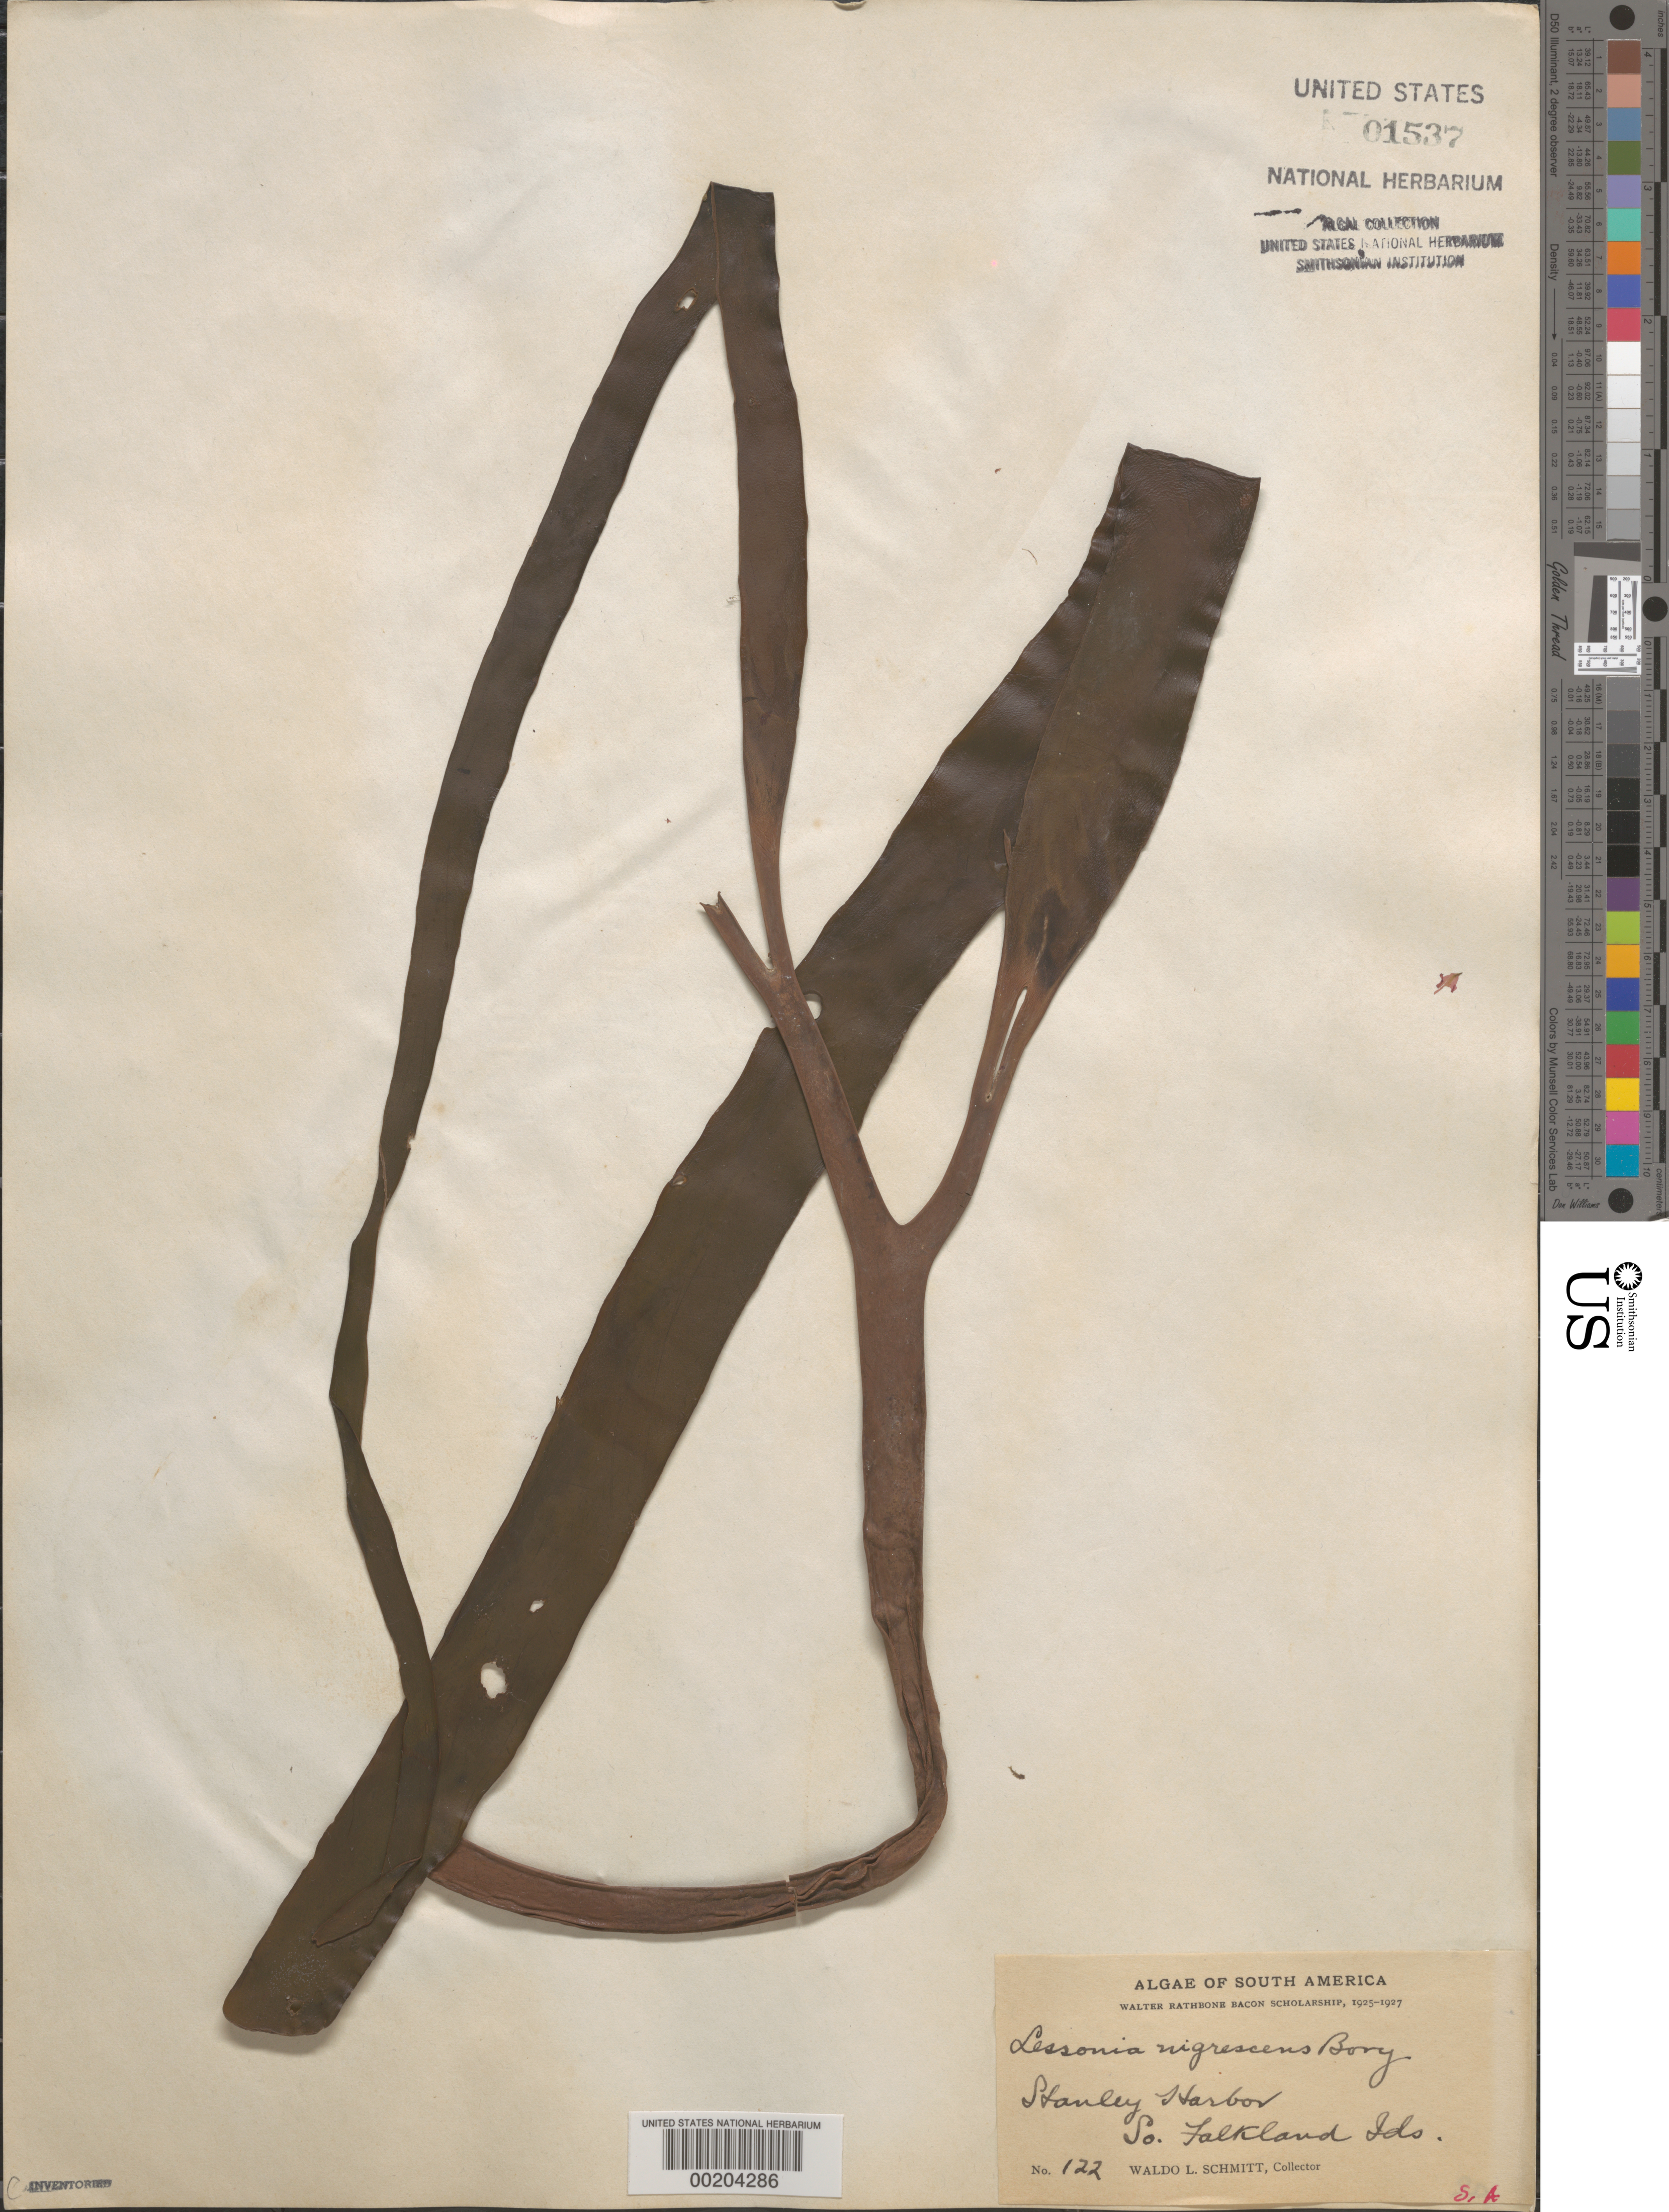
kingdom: Chromista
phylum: Ochrophyta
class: Phaeophyceae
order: Laminariales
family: Lessoniaceae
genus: Lessonia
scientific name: Lessonia nigrescens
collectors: W. L. Schmitt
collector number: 122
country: Falkland Islands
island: East Falkland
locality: Stanley Harbor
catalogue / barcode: US 1537